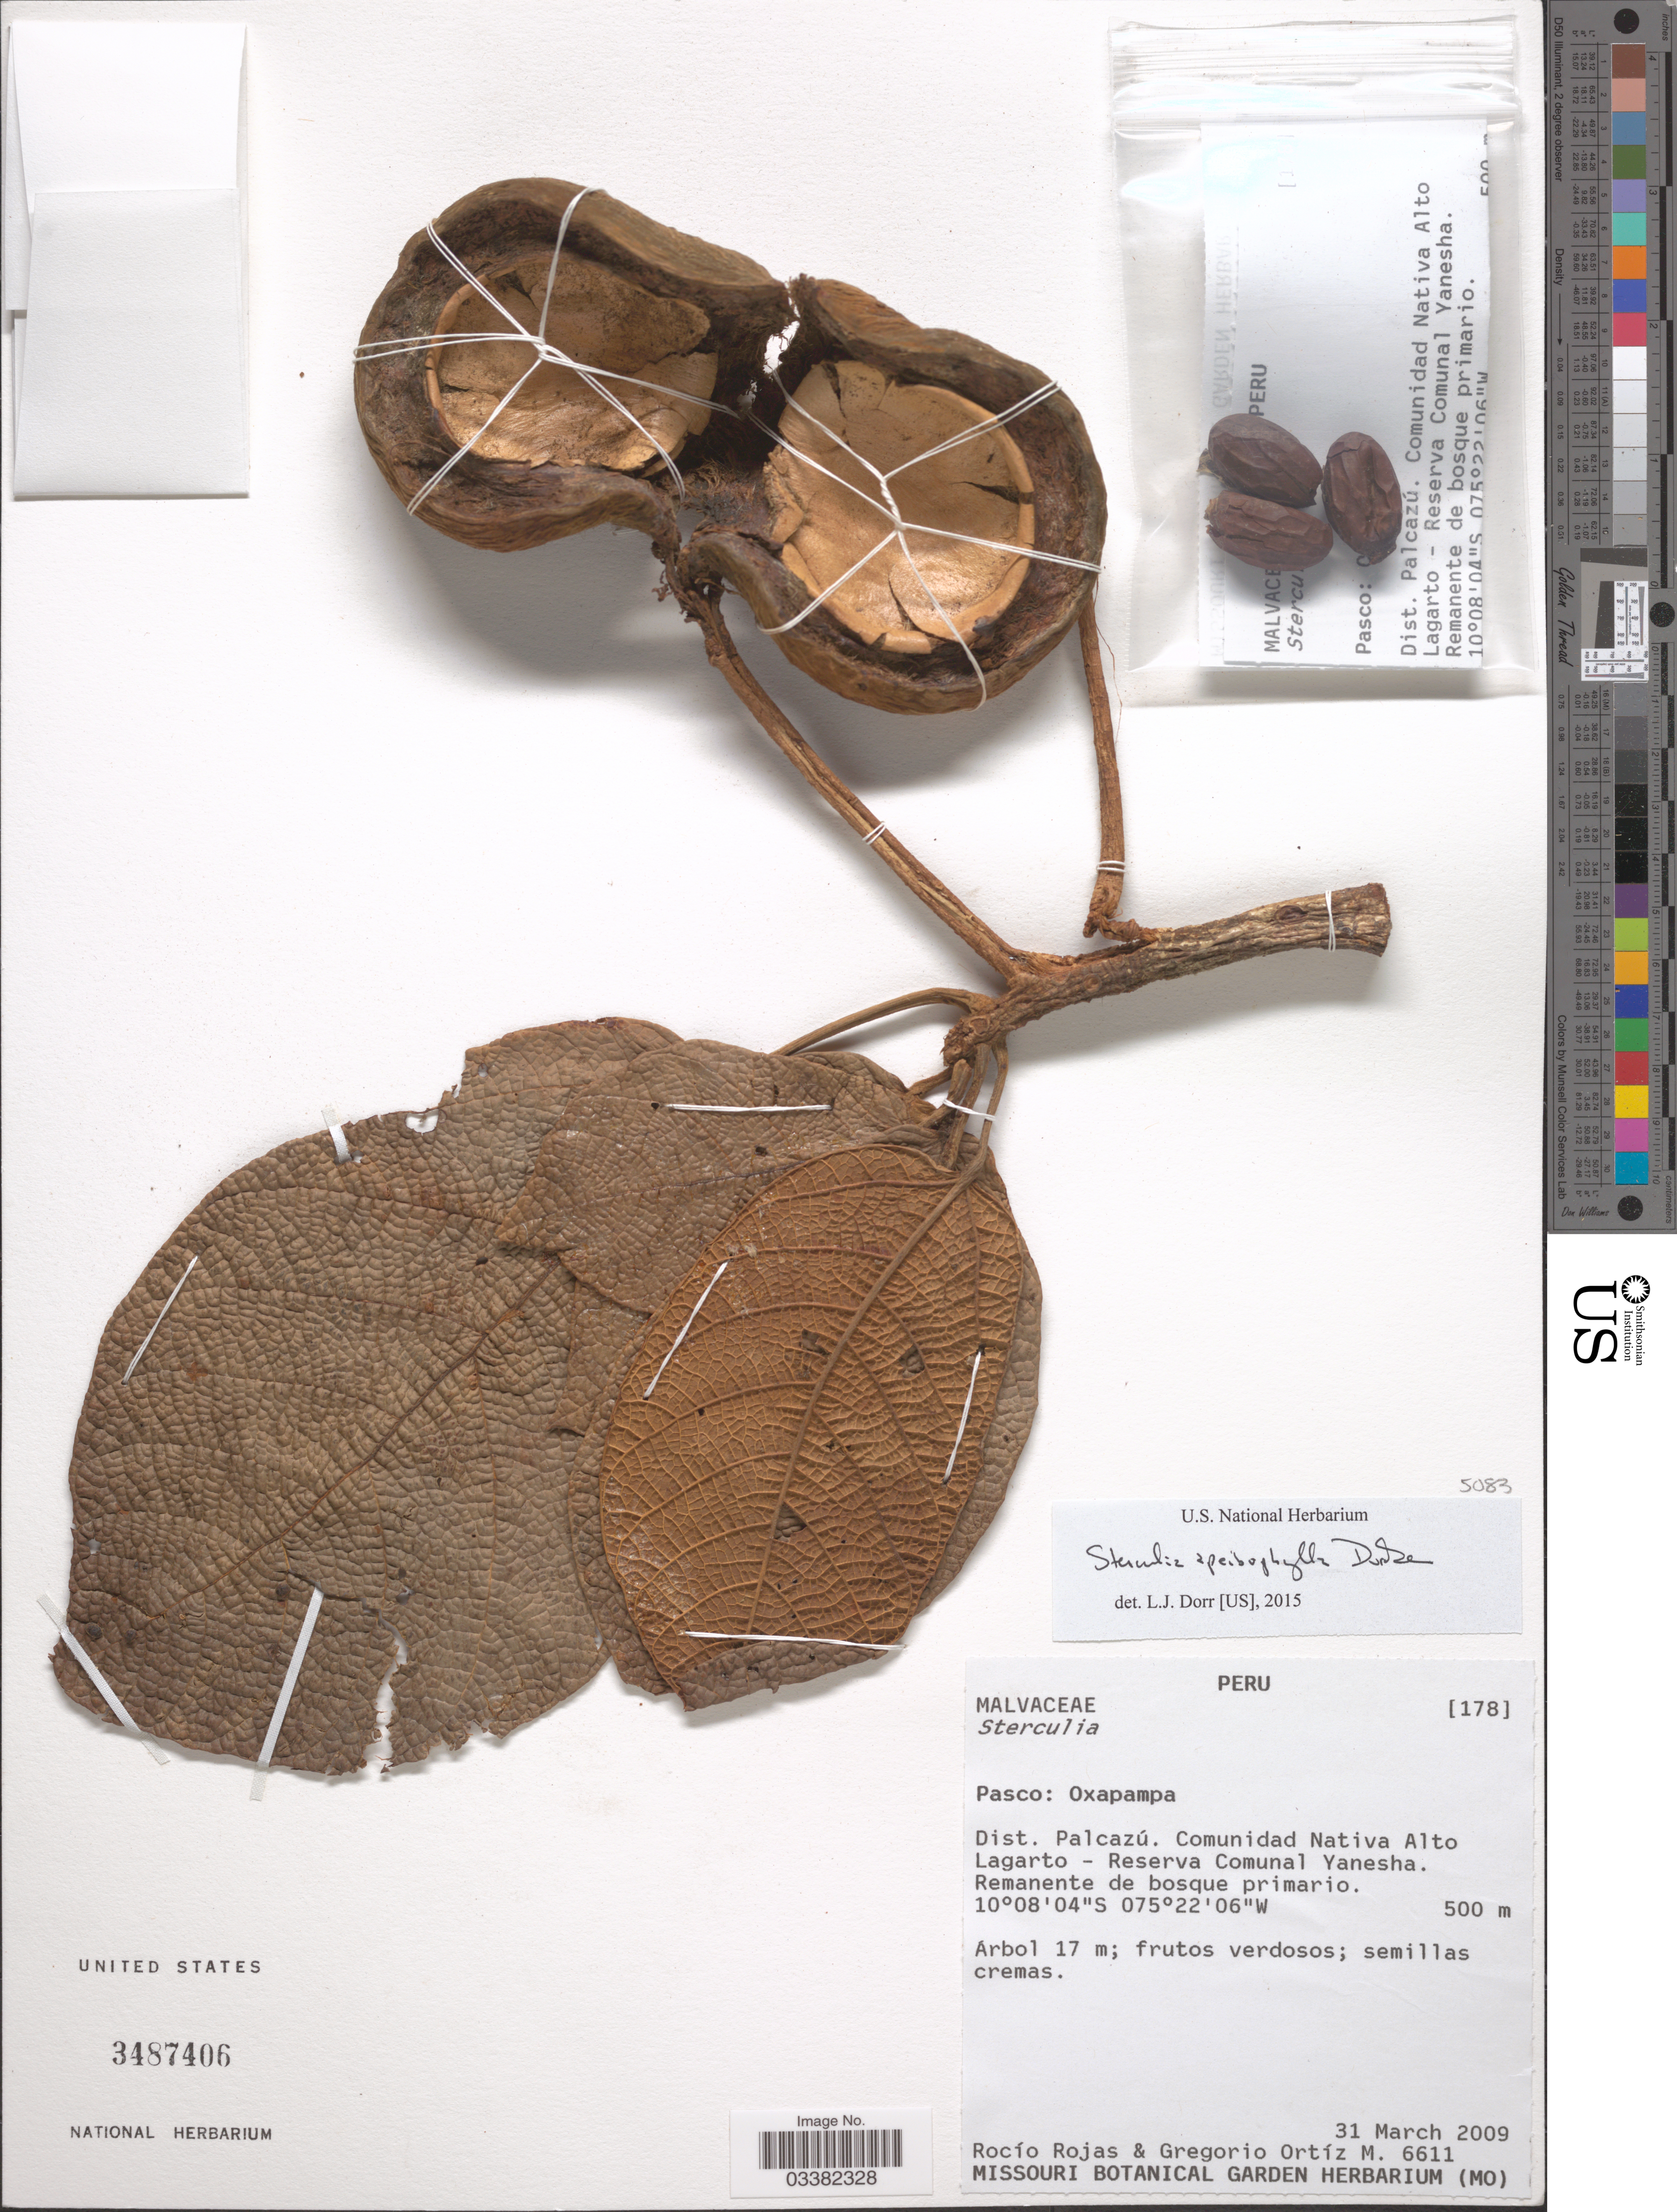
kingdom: Plantae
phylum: Tracheophyta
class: Magnoliopsida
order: Malvales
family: Malvaceae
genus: Sterculia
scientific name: Sterculia apeibophylla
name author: Ducke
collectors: R. Rojas & G. Ortiz M.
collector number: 6611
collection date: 2009-03-31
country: Peru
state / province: Pasco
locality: Oxapampa. Dist. Palcazu. Comunidad Nativa Alto Lagarto - Reserva Comunal Yanesha.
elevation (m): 500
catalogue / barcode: US 3487406